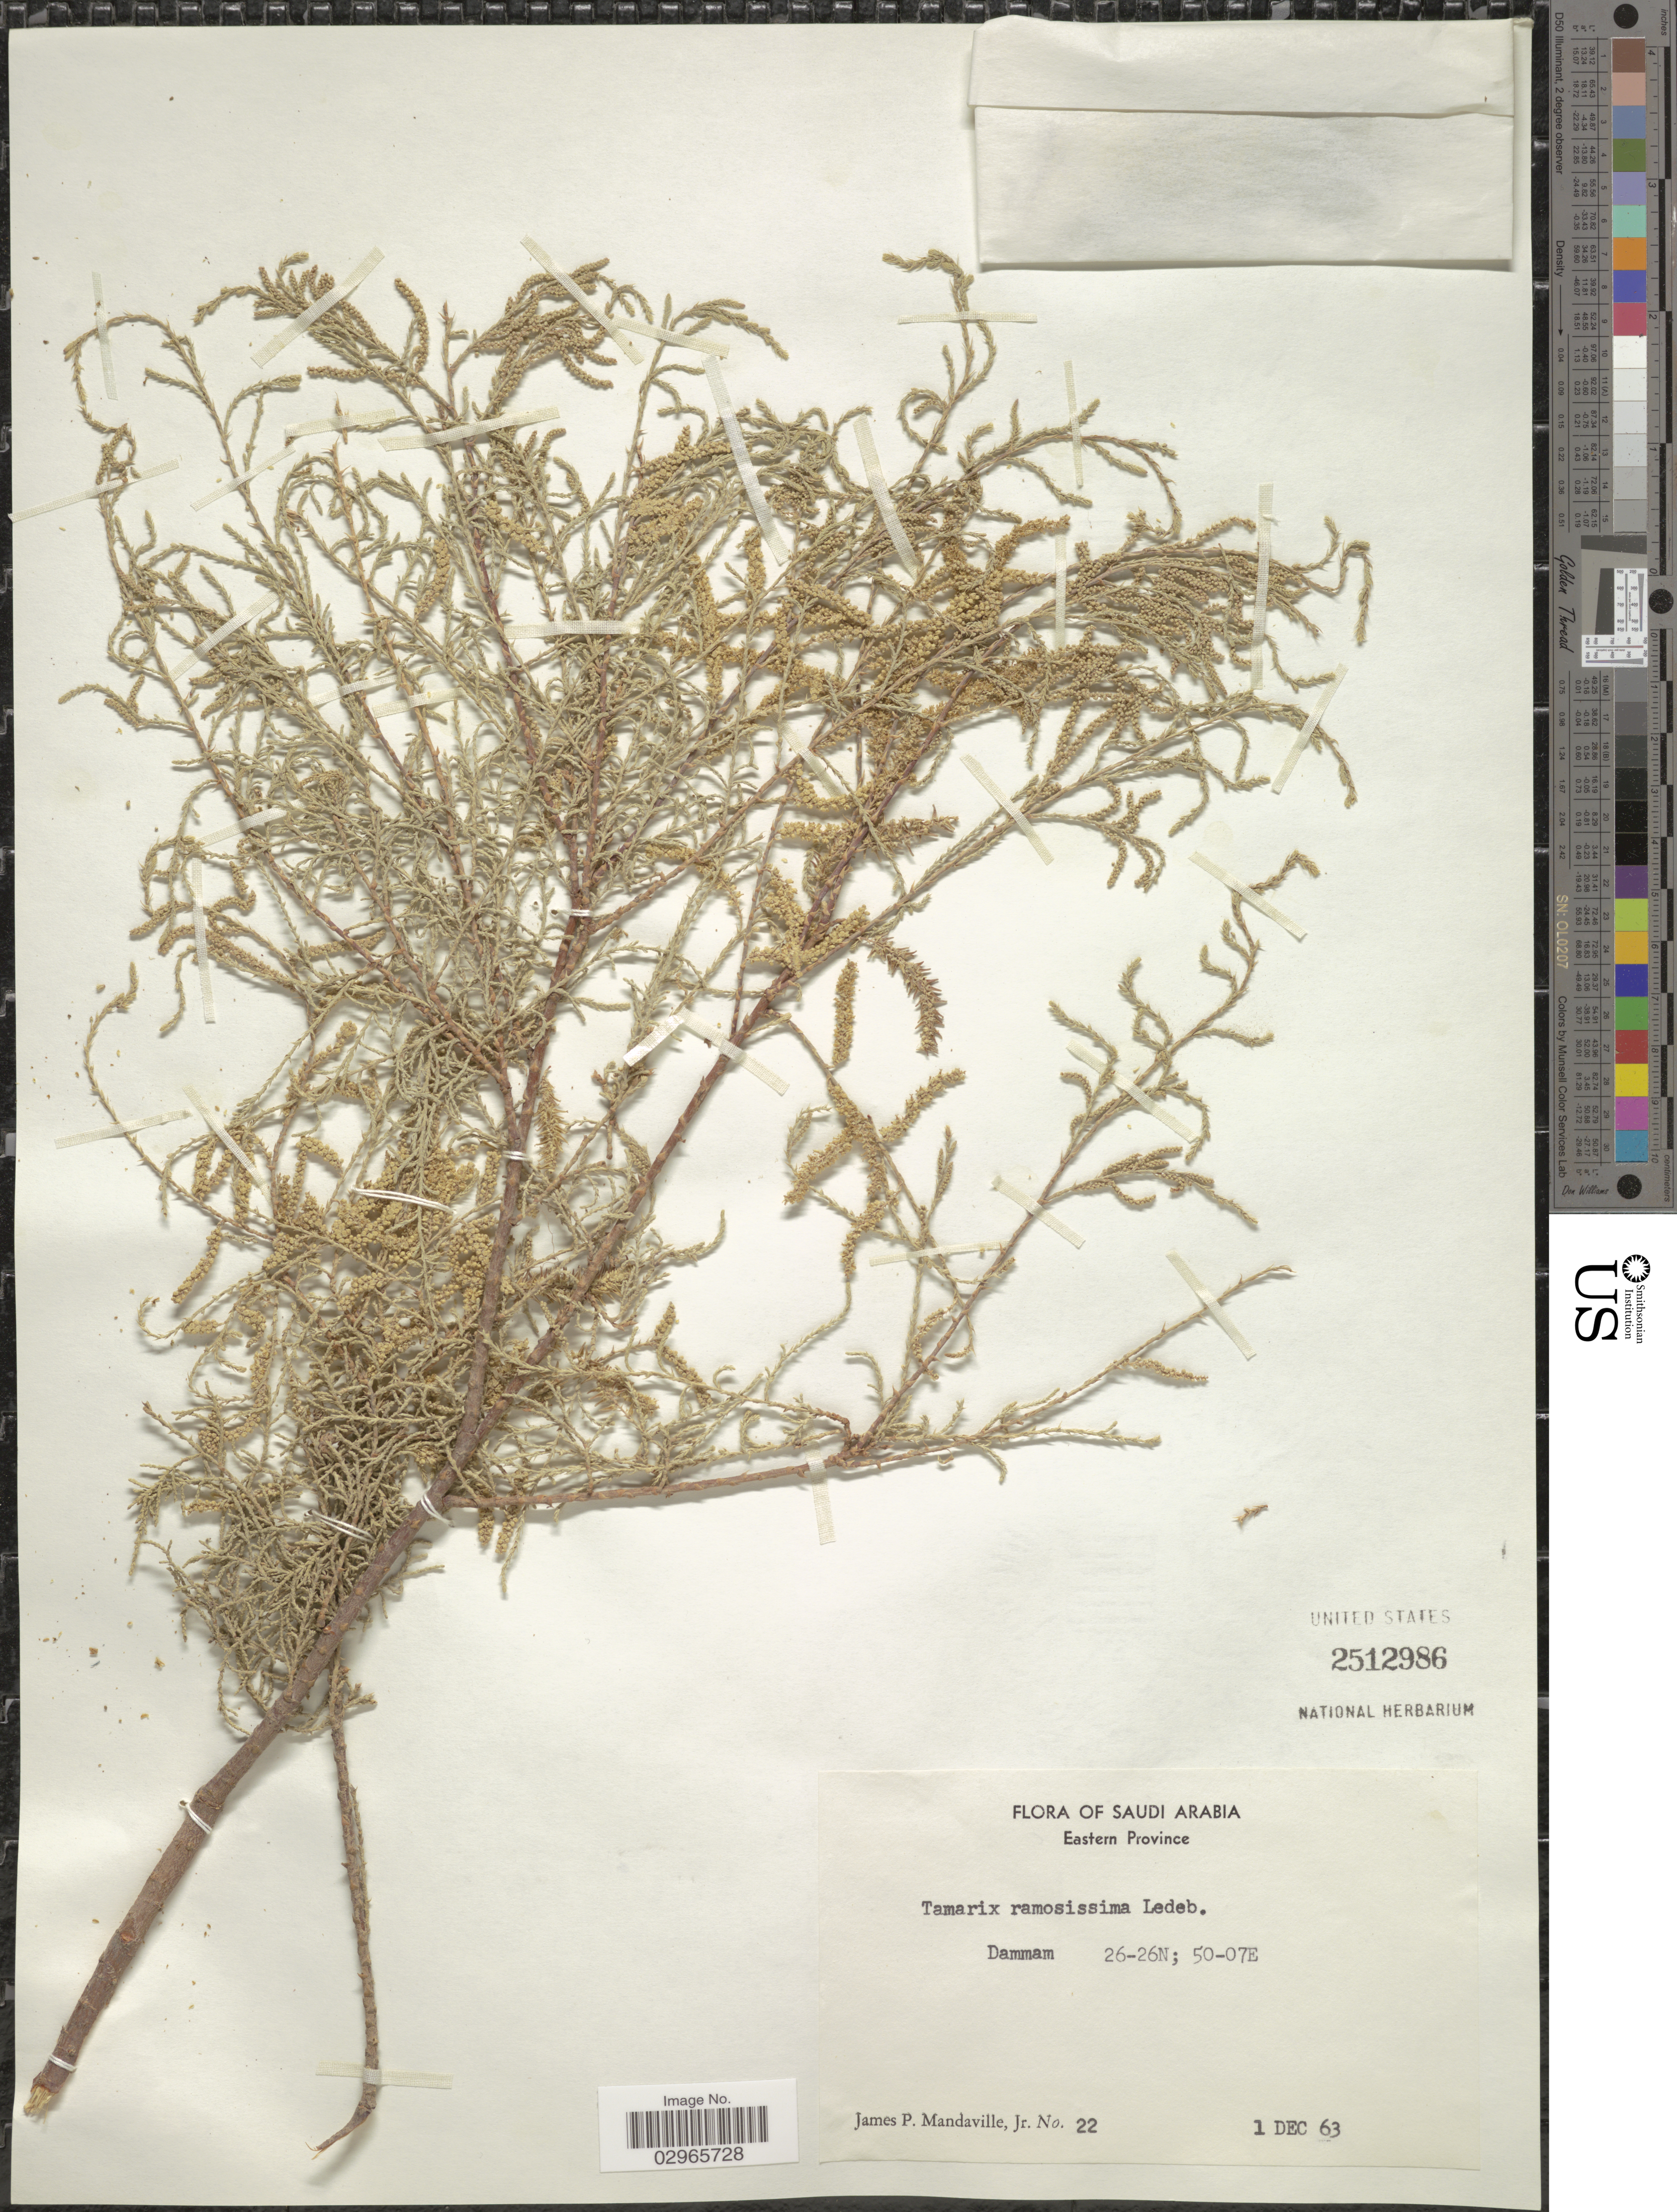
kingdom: Plantae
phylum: Tracheophyta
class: Magnoliopsida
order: Caryophyllales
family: Tamaricaceae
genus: Tamarix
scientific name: Tamarix ramosissima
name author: Ledeb.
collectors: J. Mandaville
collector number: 22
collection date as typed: Transcribed d/m/y: 1/12/63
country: Saudi Arabia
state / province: Ash Sharqiyah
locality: Eastern Province, Dammam.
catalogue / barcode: US 2512986